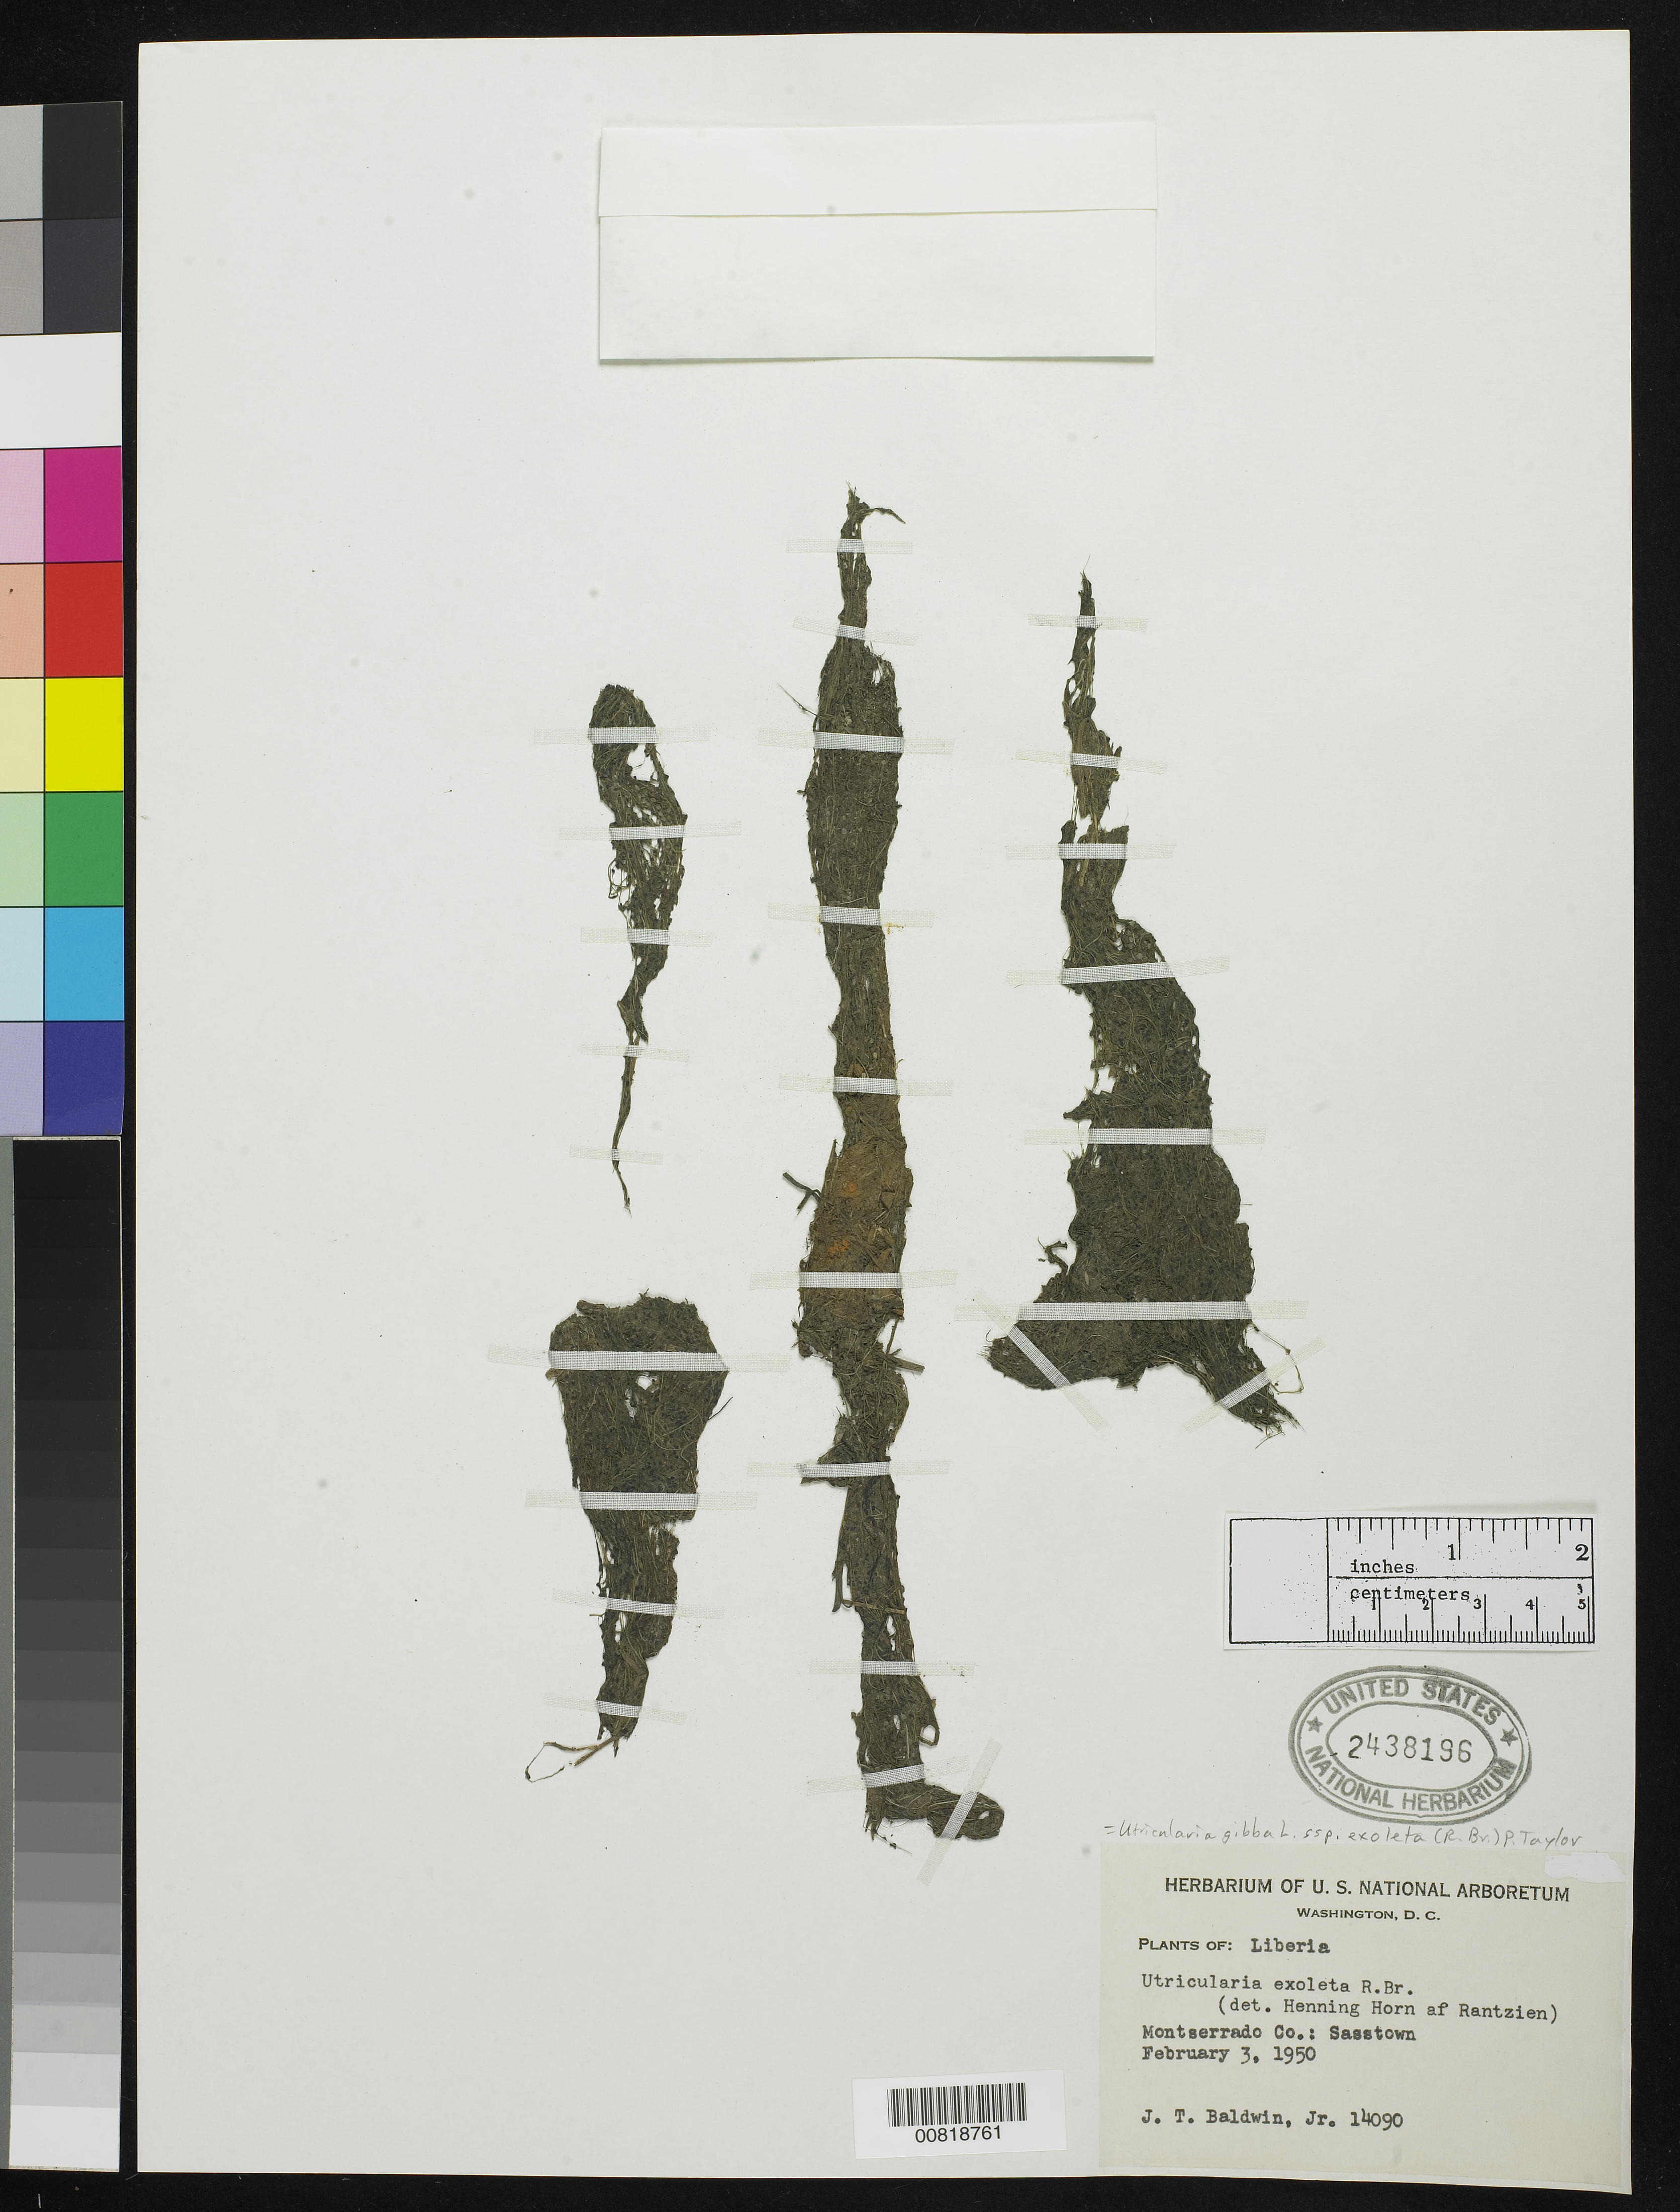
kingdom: Plantae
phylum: Tracheophyta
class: Magnoliopsida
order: Lamiales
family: Lentibulariaceae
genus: Utricularia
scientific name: Utricularia gibba subsp. exoleta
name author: R. Br.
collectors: J. T. Baldwin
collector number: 14090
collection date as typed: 3 Feb 1950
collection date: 1950-02-03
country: Liberia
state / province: Montserrado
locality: Sasstown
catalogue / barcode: US 2438196